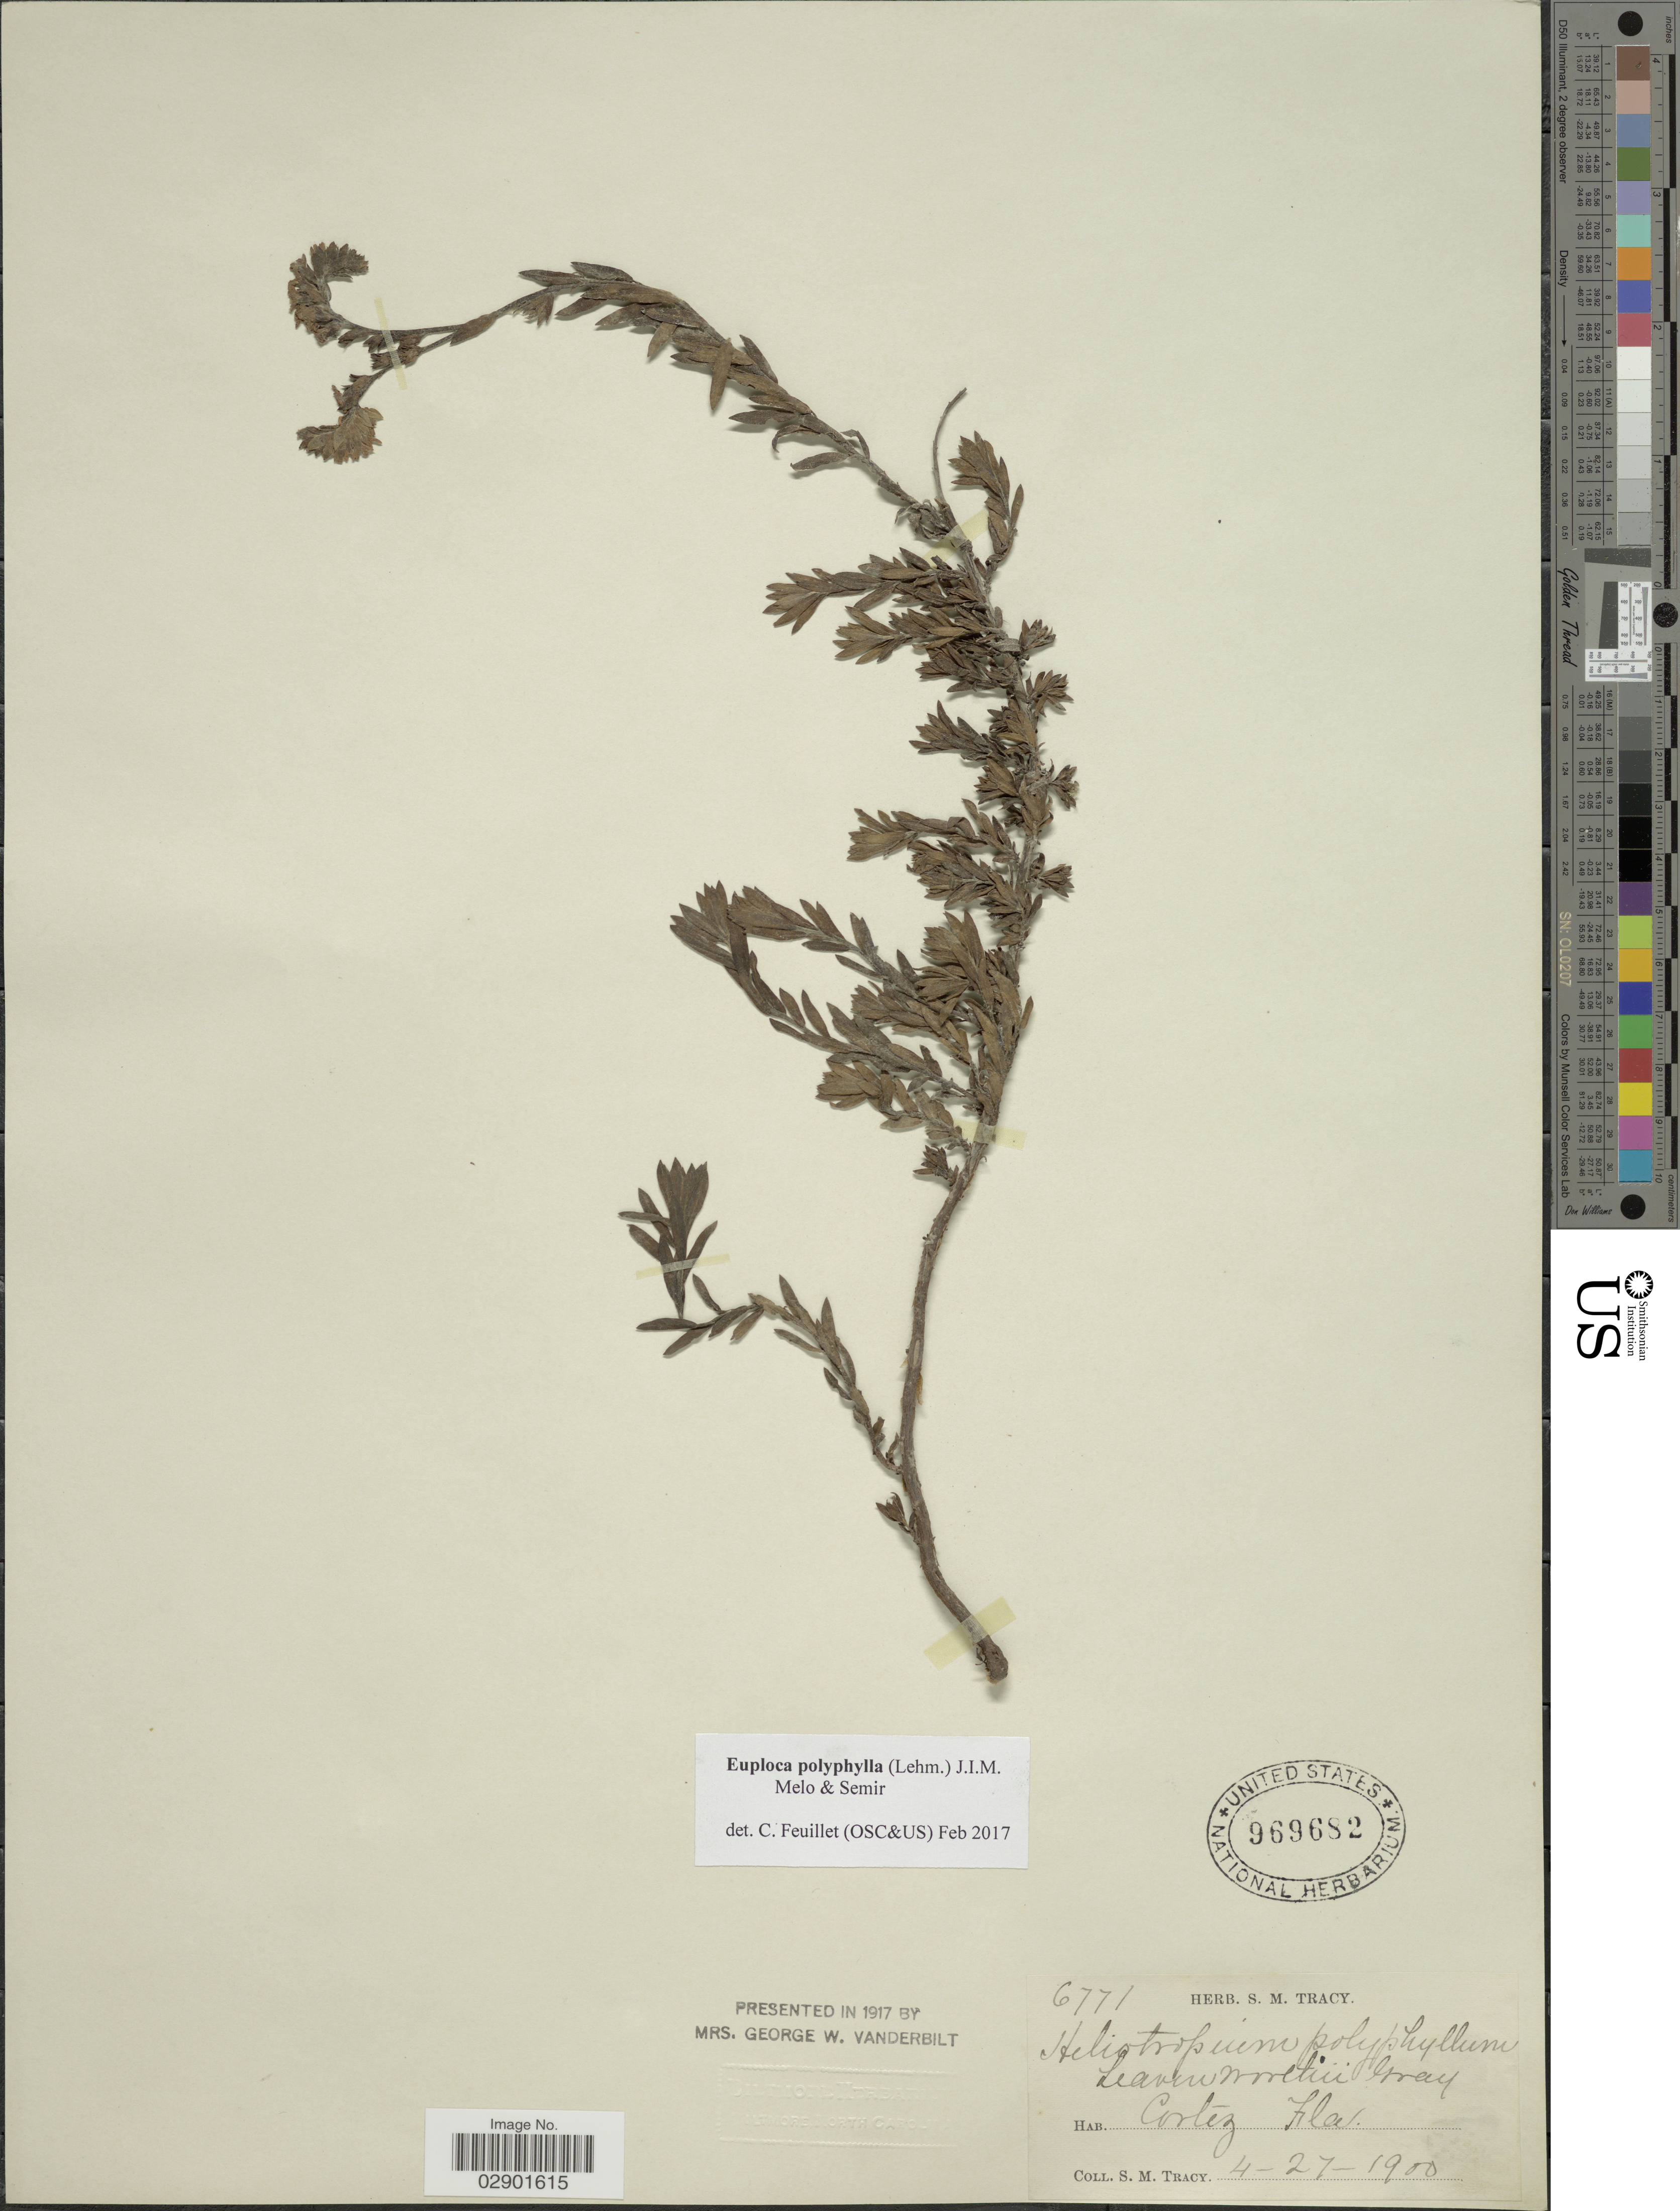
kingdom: Plantae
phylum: Tracheophyta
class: Magnoliopsida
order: Boraginales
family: Heliotropiaceae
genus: Euploca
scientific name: Euploca polyphylla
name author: (Lehm.) J.I.M. Melo & Semir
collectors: S. M. Tracy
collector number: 6771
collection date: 1900-04-27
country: United States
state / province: Florida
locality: Cortez. Fla.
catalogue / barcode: US 969682